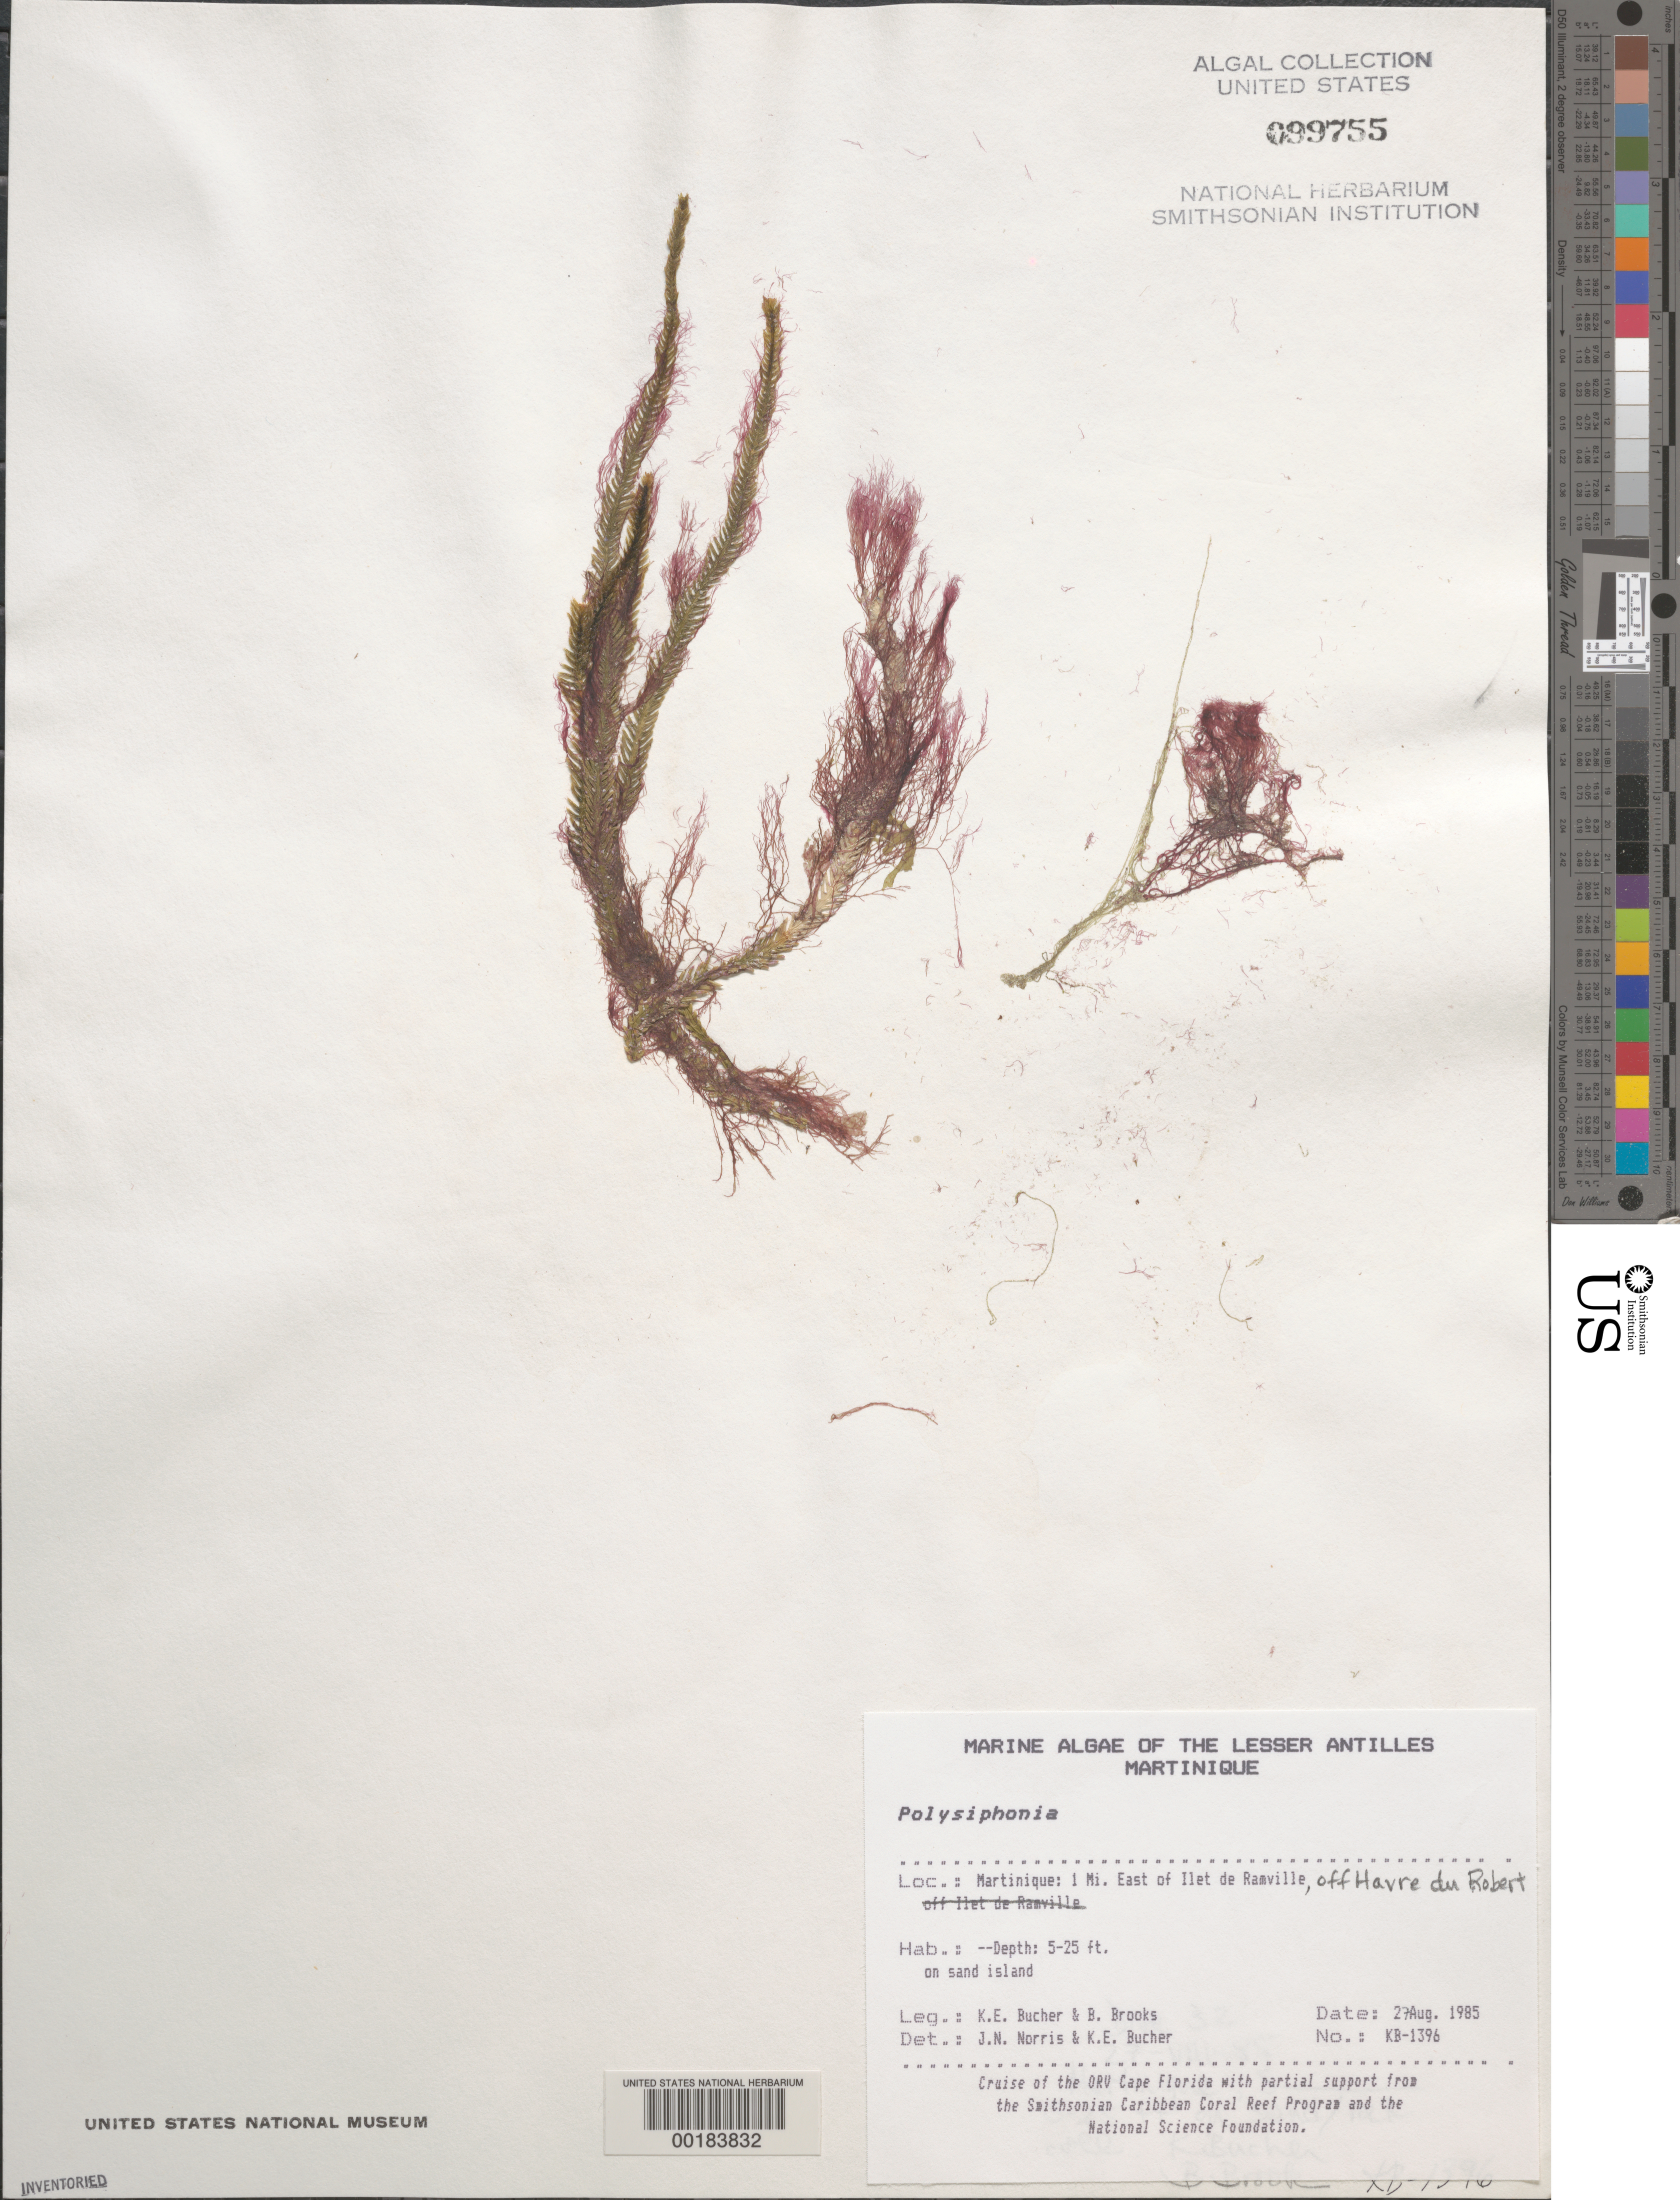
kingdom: Plantae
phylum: Rhodophyta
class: Florideophyceae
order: Ceramiales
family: Rhodomelaceae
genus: Polysiphonia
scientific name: Polysiphonia sp.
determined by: Norris, J. N.; Bucher, K. E.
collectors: K. E. Bucher & B. Brooks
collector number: Kb-1396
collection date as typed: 27 Aug 1985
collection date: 1985-08-27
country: Martinique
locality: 1 mile east of Ilet de Ramville, off Havre du Robert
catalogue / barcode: US 99755